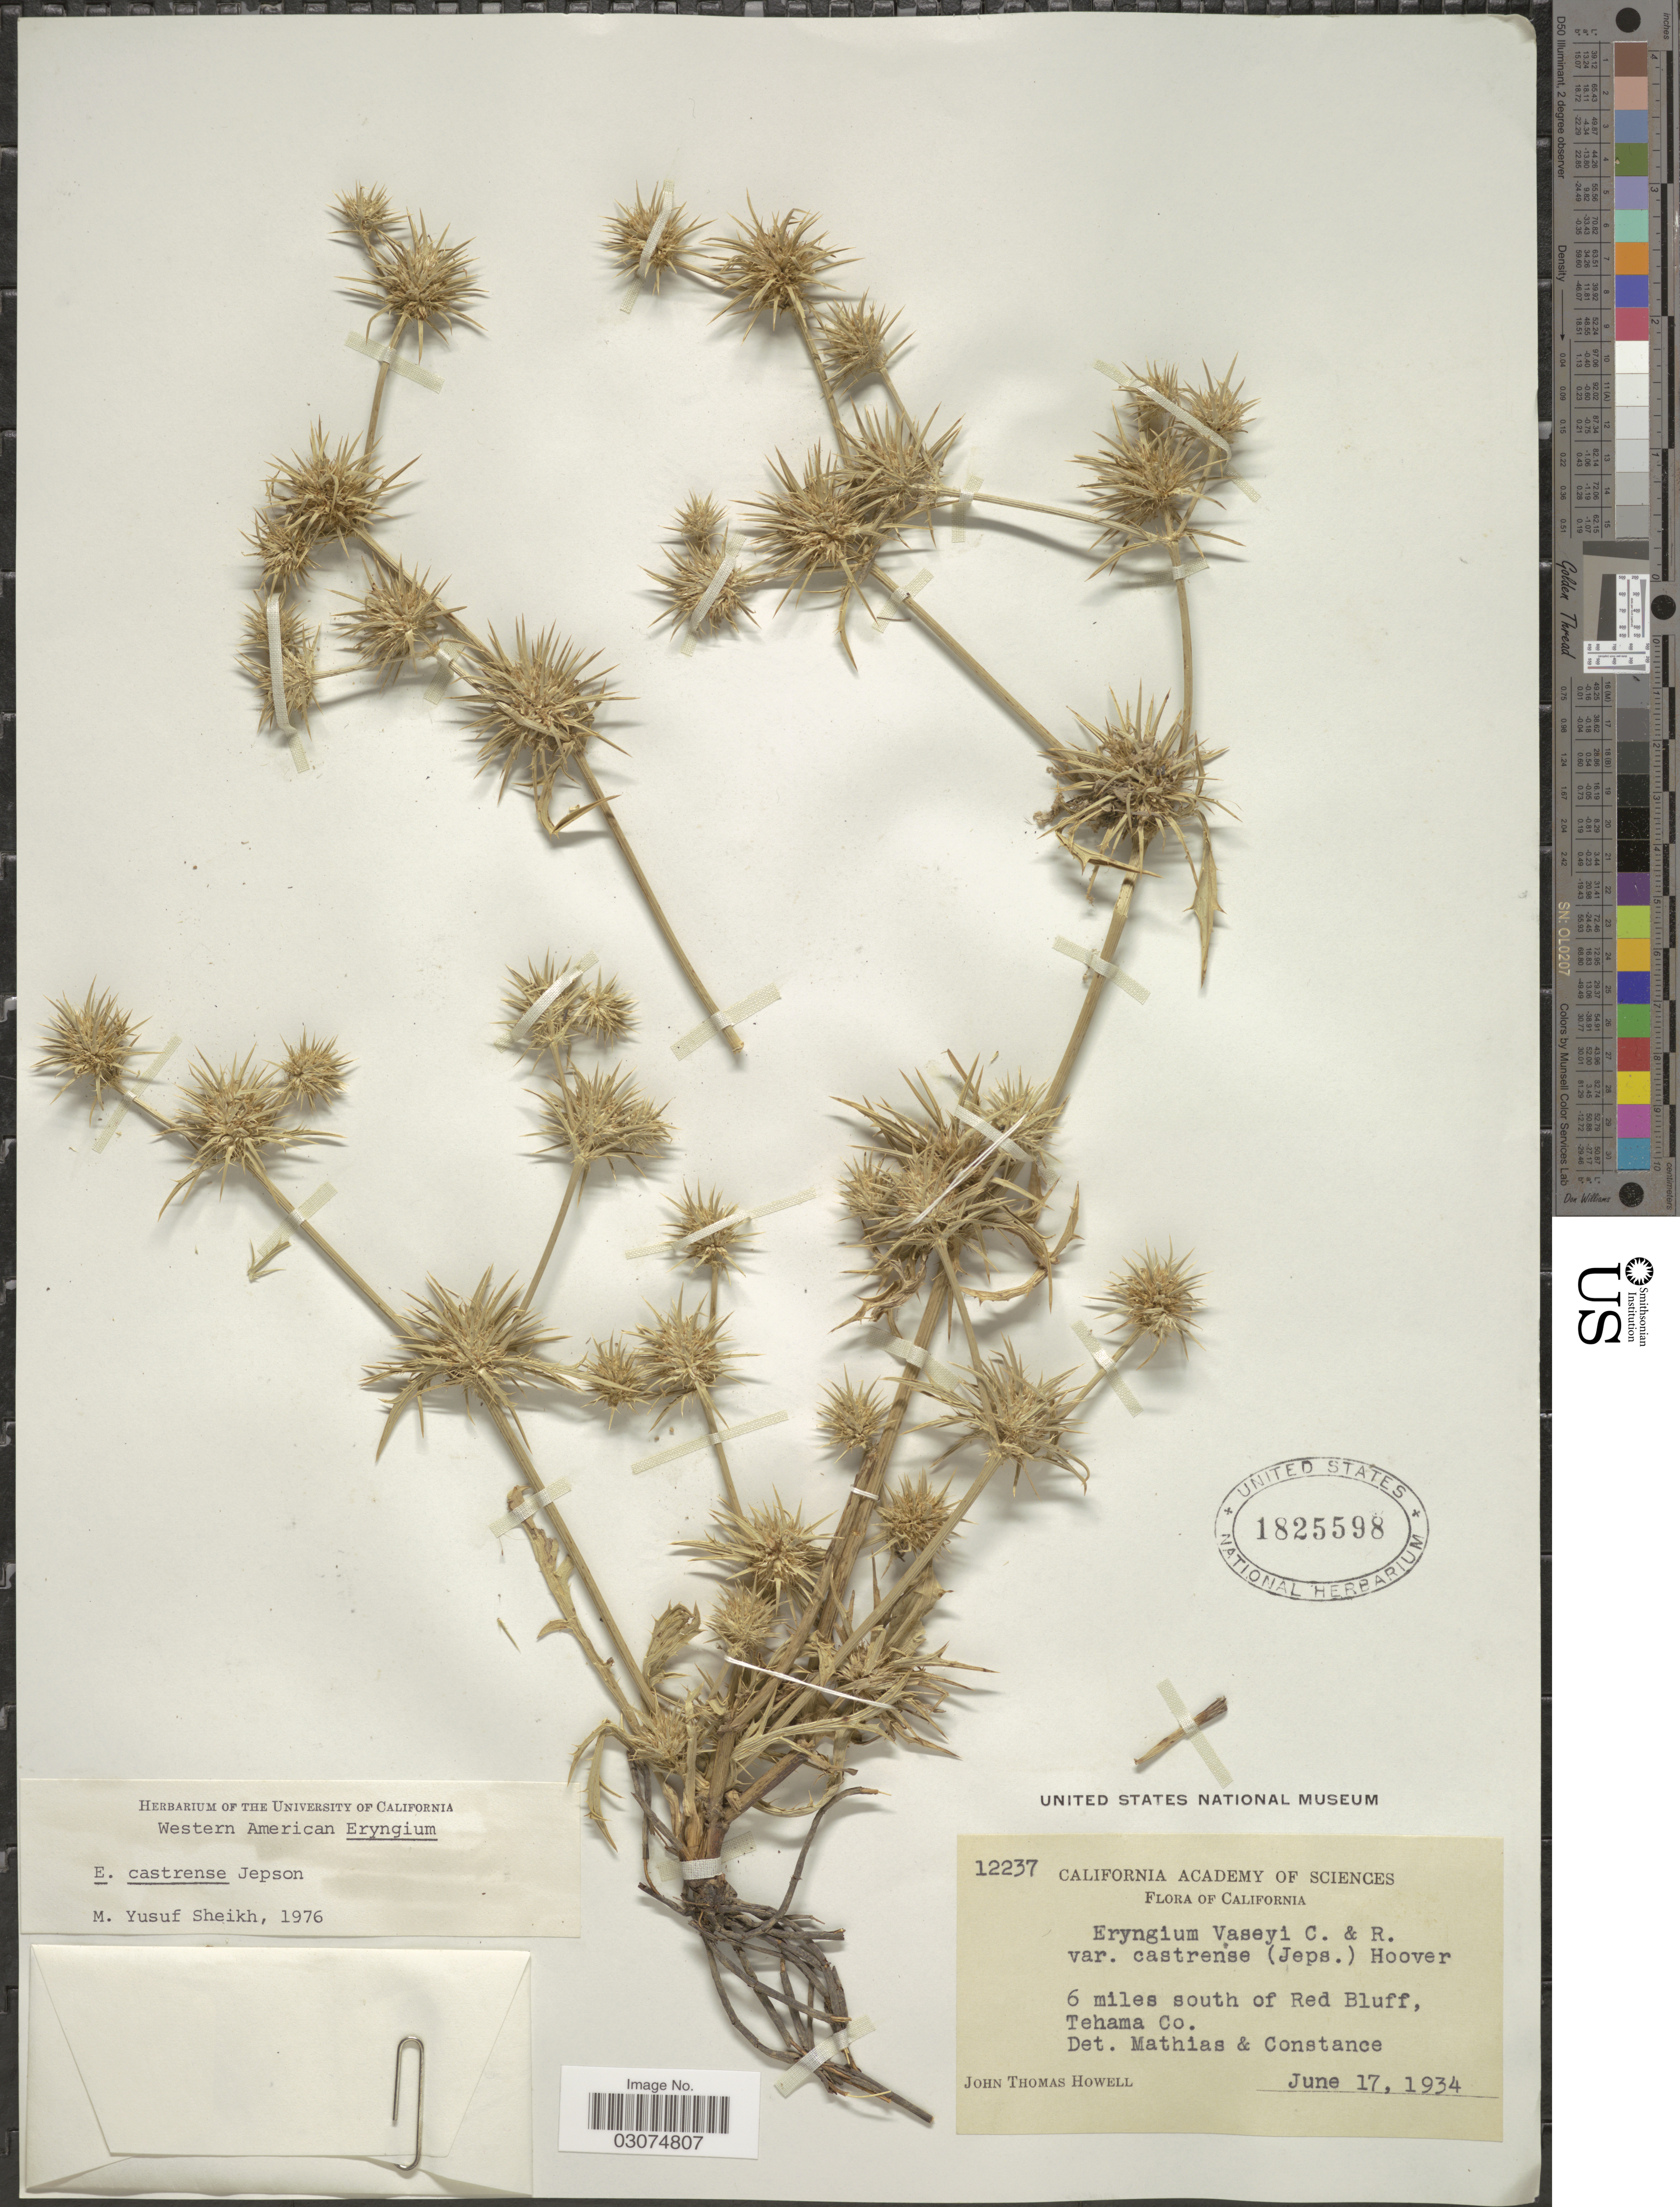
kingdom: Plantae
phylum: Tracheophyta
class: Magnoliopsida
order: Apiales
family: Apiaceae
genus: Eryngium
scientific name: Eryngium castrense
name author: Jeps.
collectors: J. T. Howell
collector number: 12237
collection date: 1934-06-17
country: United States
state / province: California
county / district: Tehama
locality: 6 miles south of Red Bluff, Tehama Co.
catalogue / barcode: US 1825598